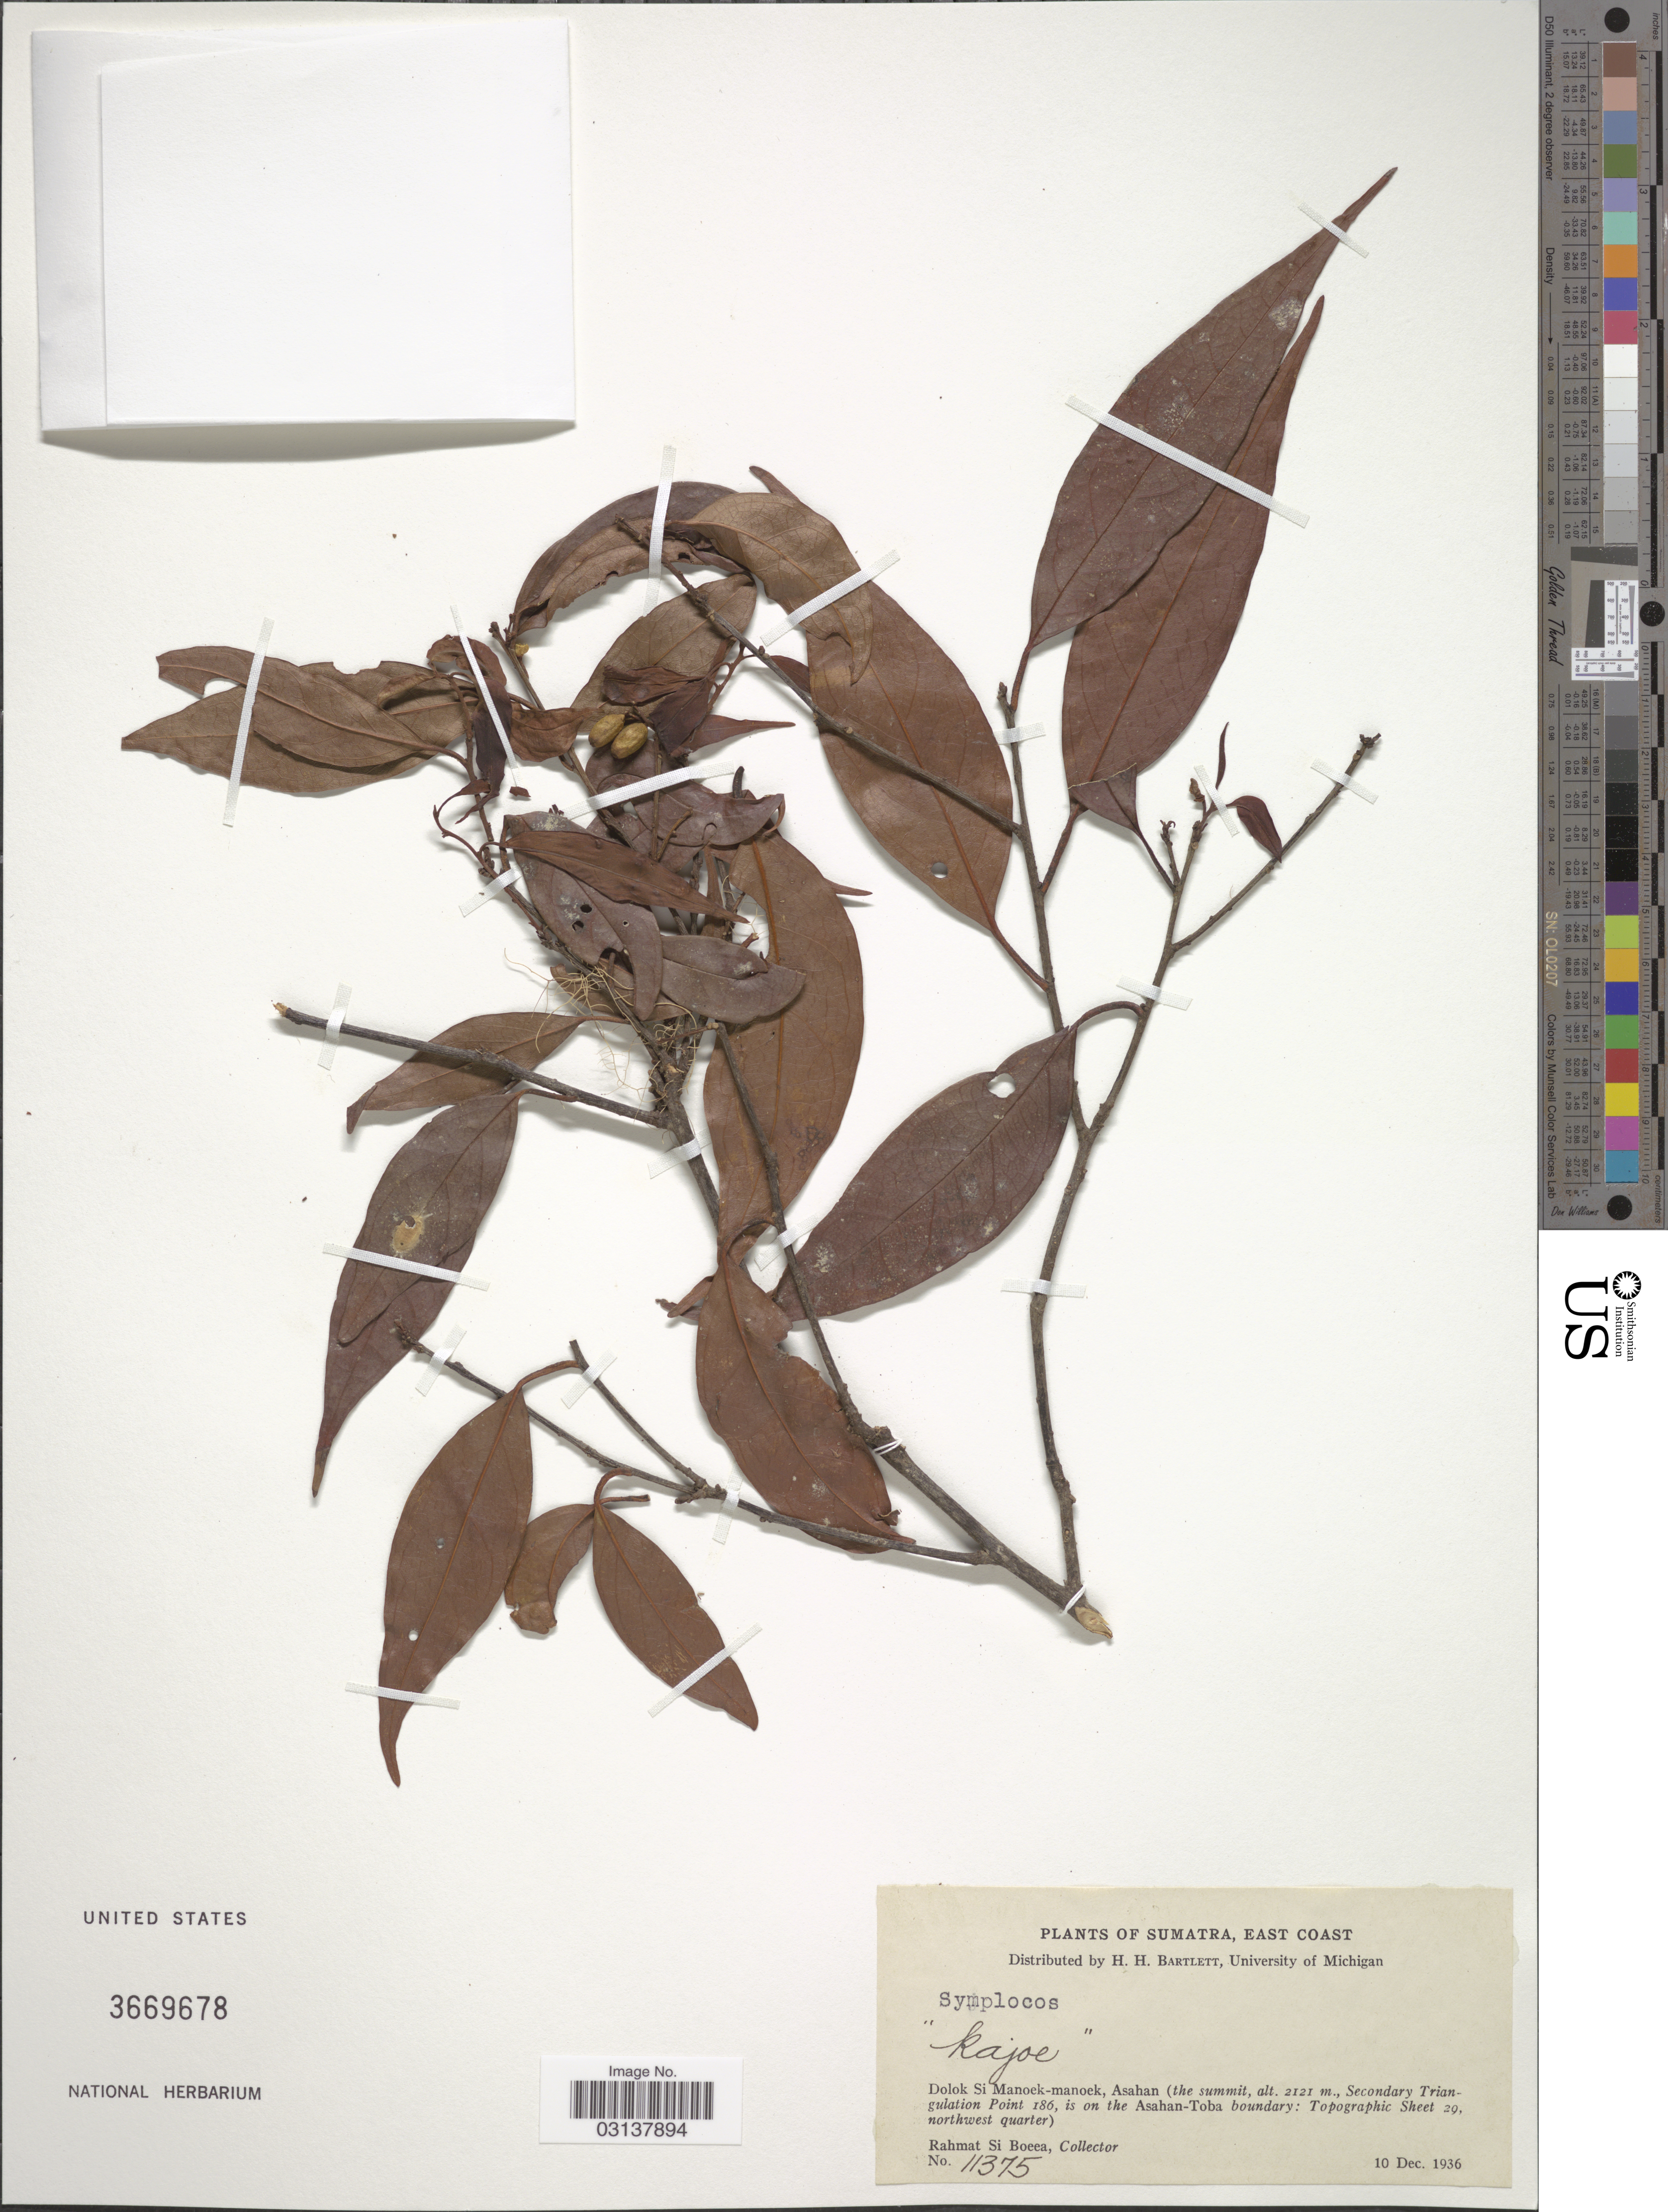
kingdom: Plantae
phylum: Tracheophyta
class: Magnoliopsida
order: Ericales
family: Symplocaceae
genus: Symplocos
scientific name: Symplocos sp.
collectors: Rahmat Si Boeea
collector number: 11375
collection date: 1936-12-10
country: Indonesia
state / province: Sumatra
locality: Sumatra, East Coast. Dolok Si Manoek-manoek, Asahan (the summit, Secondary Triangulation Point 186, is on the Asahan-Toba boundary: Topographic Sheet 29, northwest quarter).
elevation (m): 2121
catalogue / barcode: US 3669678